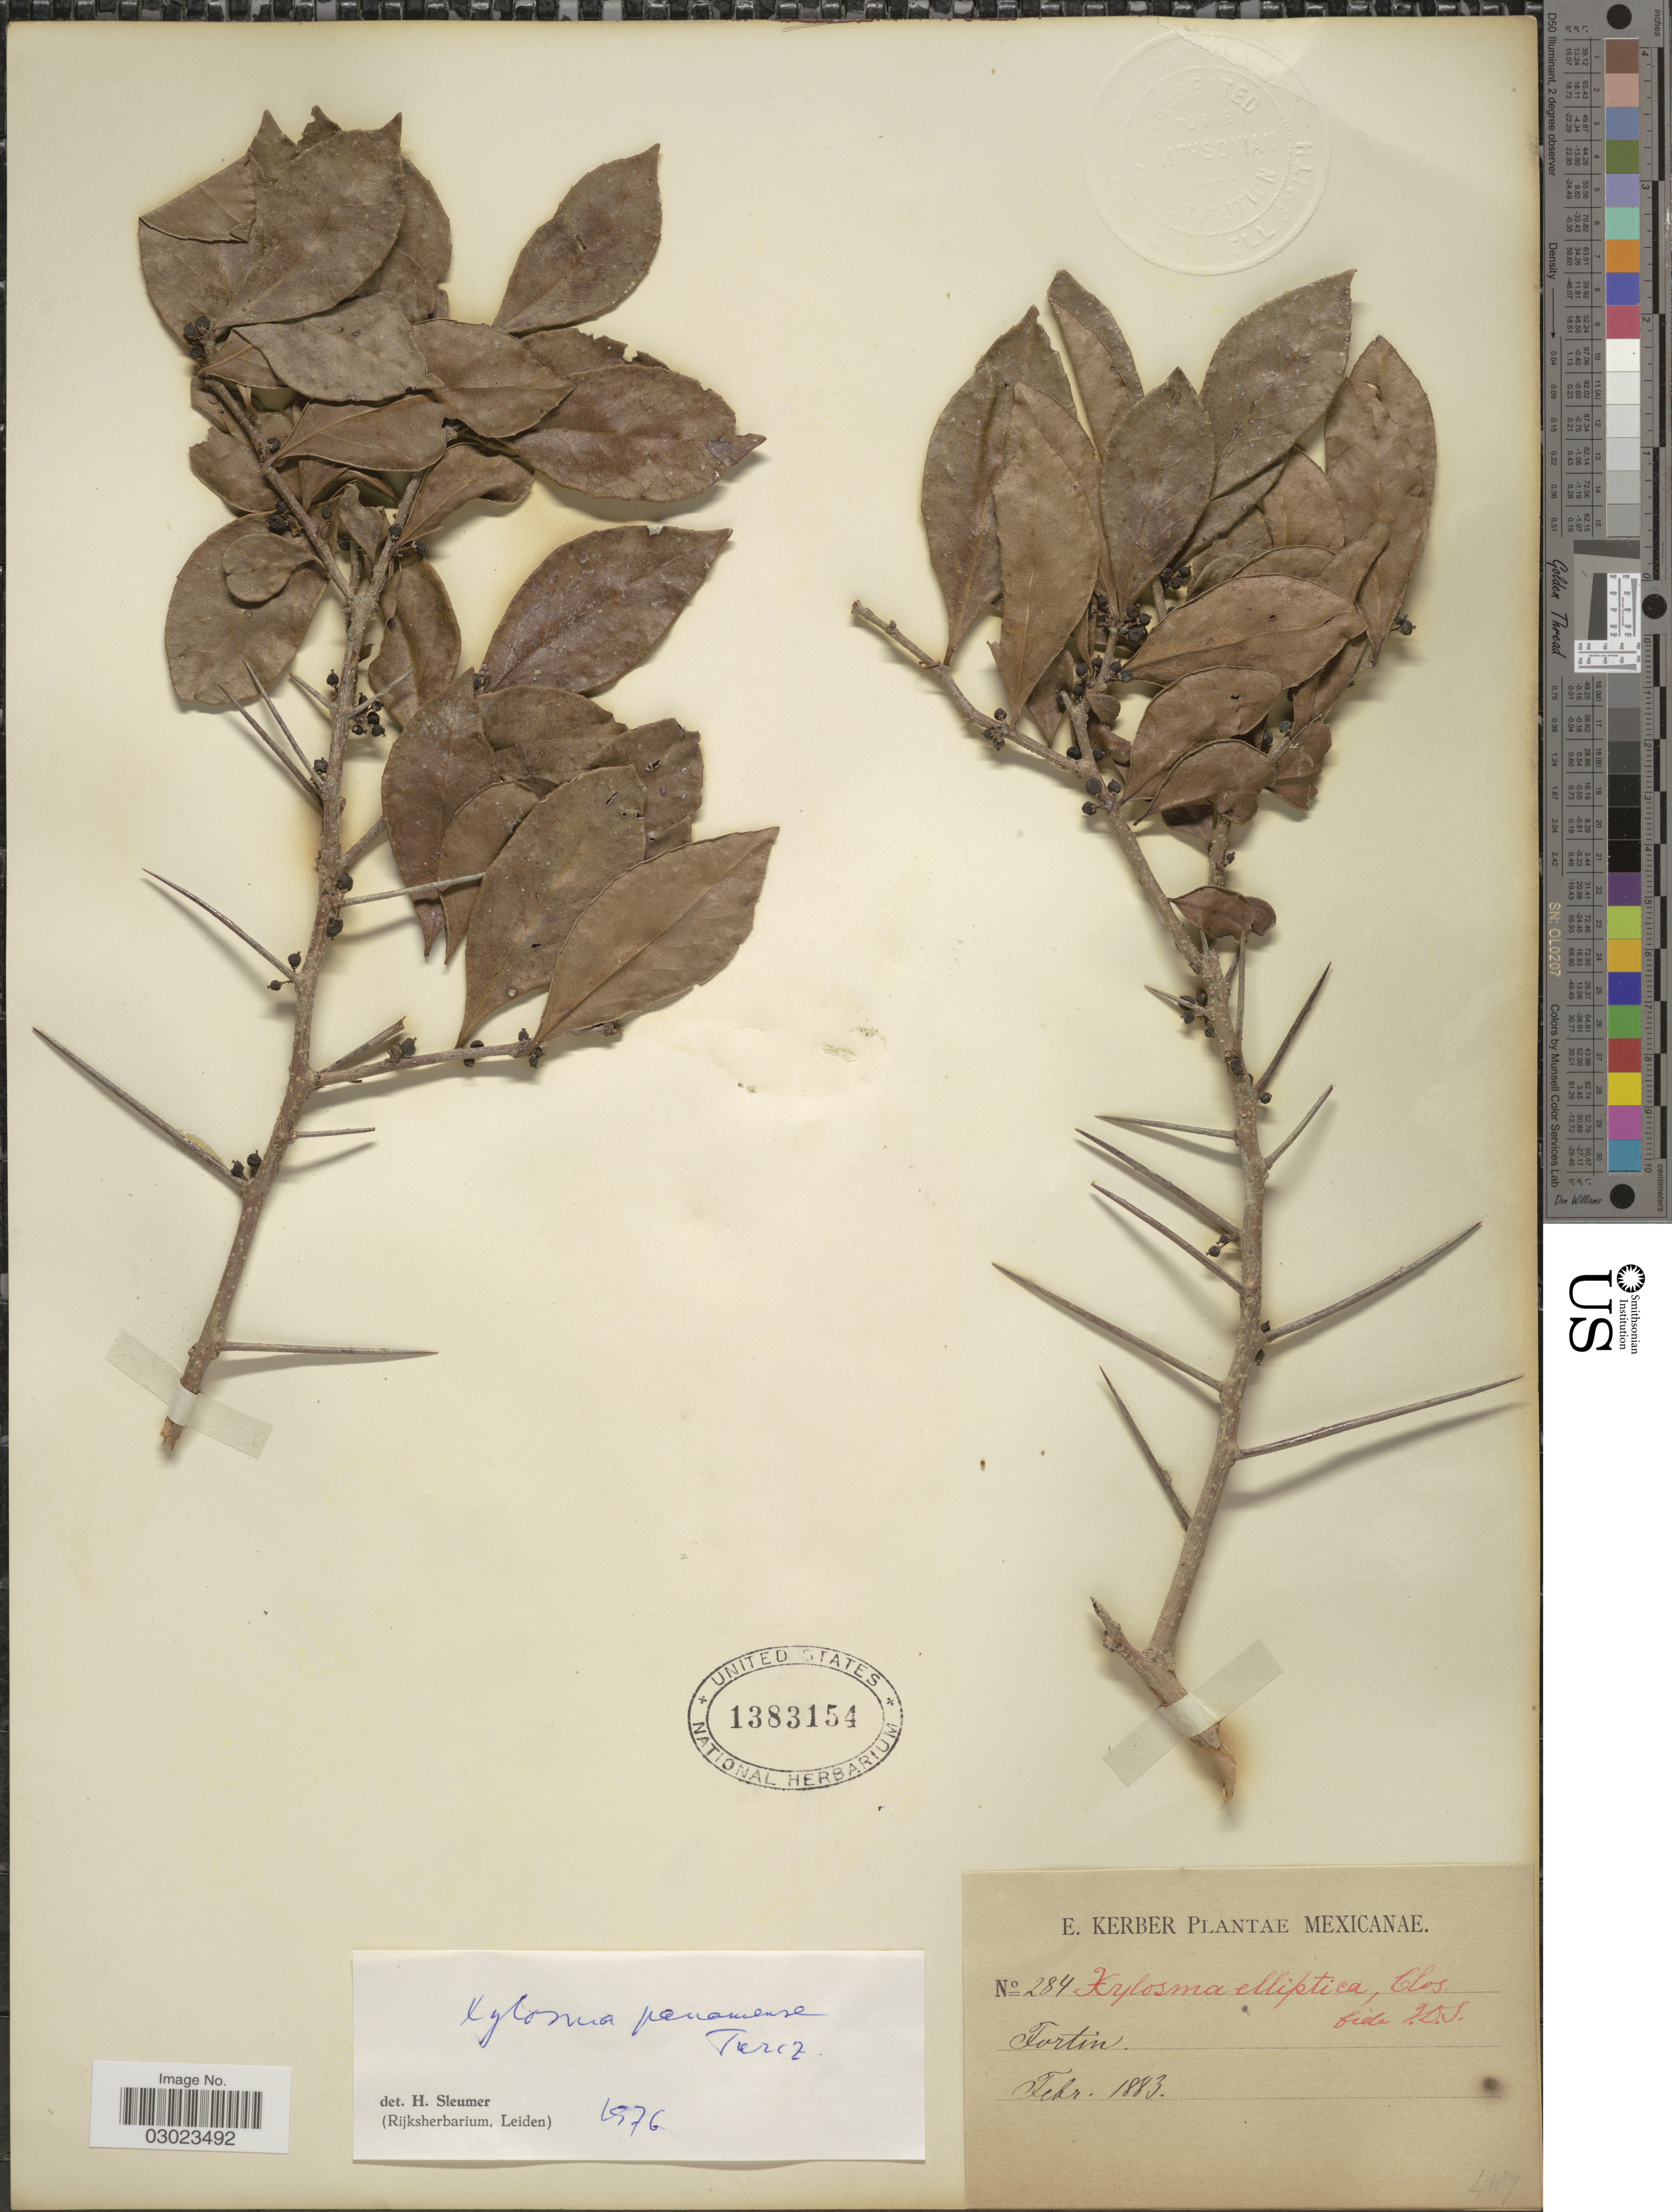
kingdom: Plantae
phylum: Tracheophyta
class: Magnoliopsida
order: Malpighiales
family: Salicaceae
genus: Xylosma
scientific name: Xylosma panamensis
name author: Turcz.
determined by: Sleumer, H. O.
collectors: E. Kerber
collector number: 284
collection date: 1883-02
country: Mexico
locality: Fortin.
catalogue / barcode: US 1383154